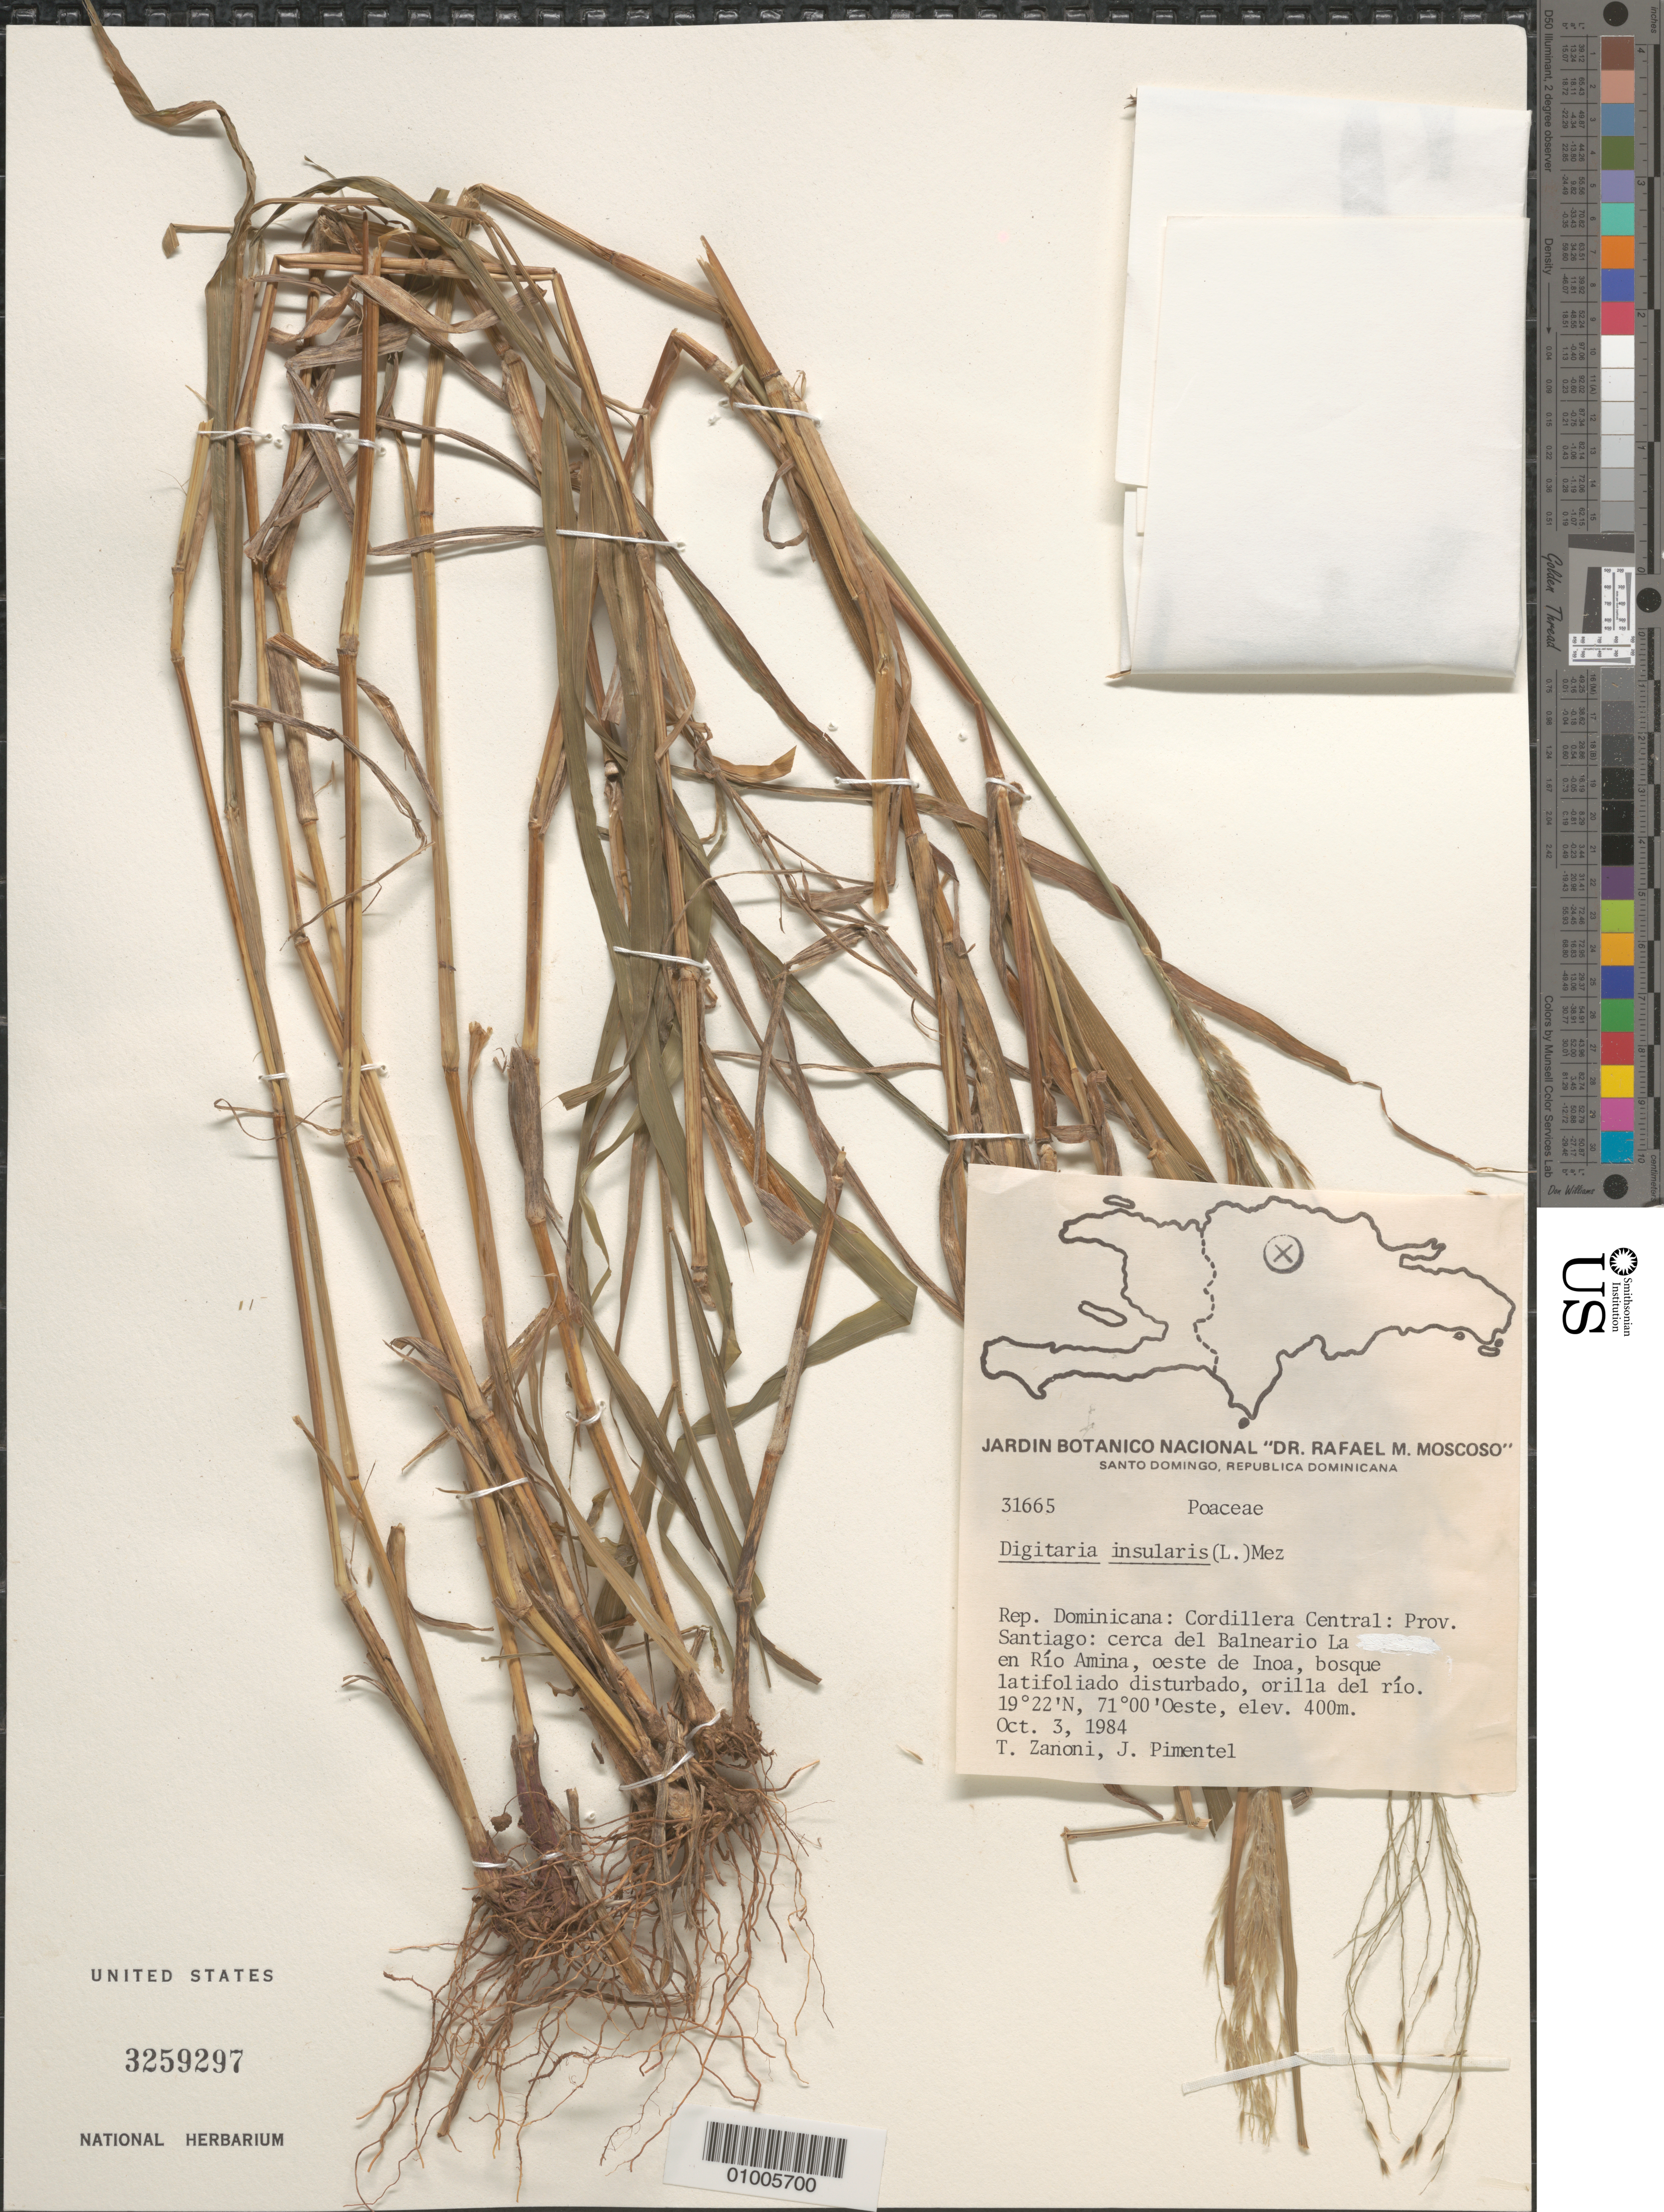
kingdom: Plantae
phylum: Tracheophyta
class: Liliopsida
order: Poales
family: Poaceae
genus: Digitaria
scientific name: Digitaria insularis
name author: (L.) Mez ex Ekman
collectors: T. A. Zanoni & J. Pimentel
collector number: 31665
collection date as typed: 03 Oct 1984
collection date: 1984-10-03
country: Dominican Republic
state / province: La Vega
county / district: Santo Domingo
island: Hispaniola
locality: Cordillera Central, Santiago provence: near the spa enRio Amina, west of Inoa,borders the river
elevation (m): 400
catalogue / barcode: US 3259297